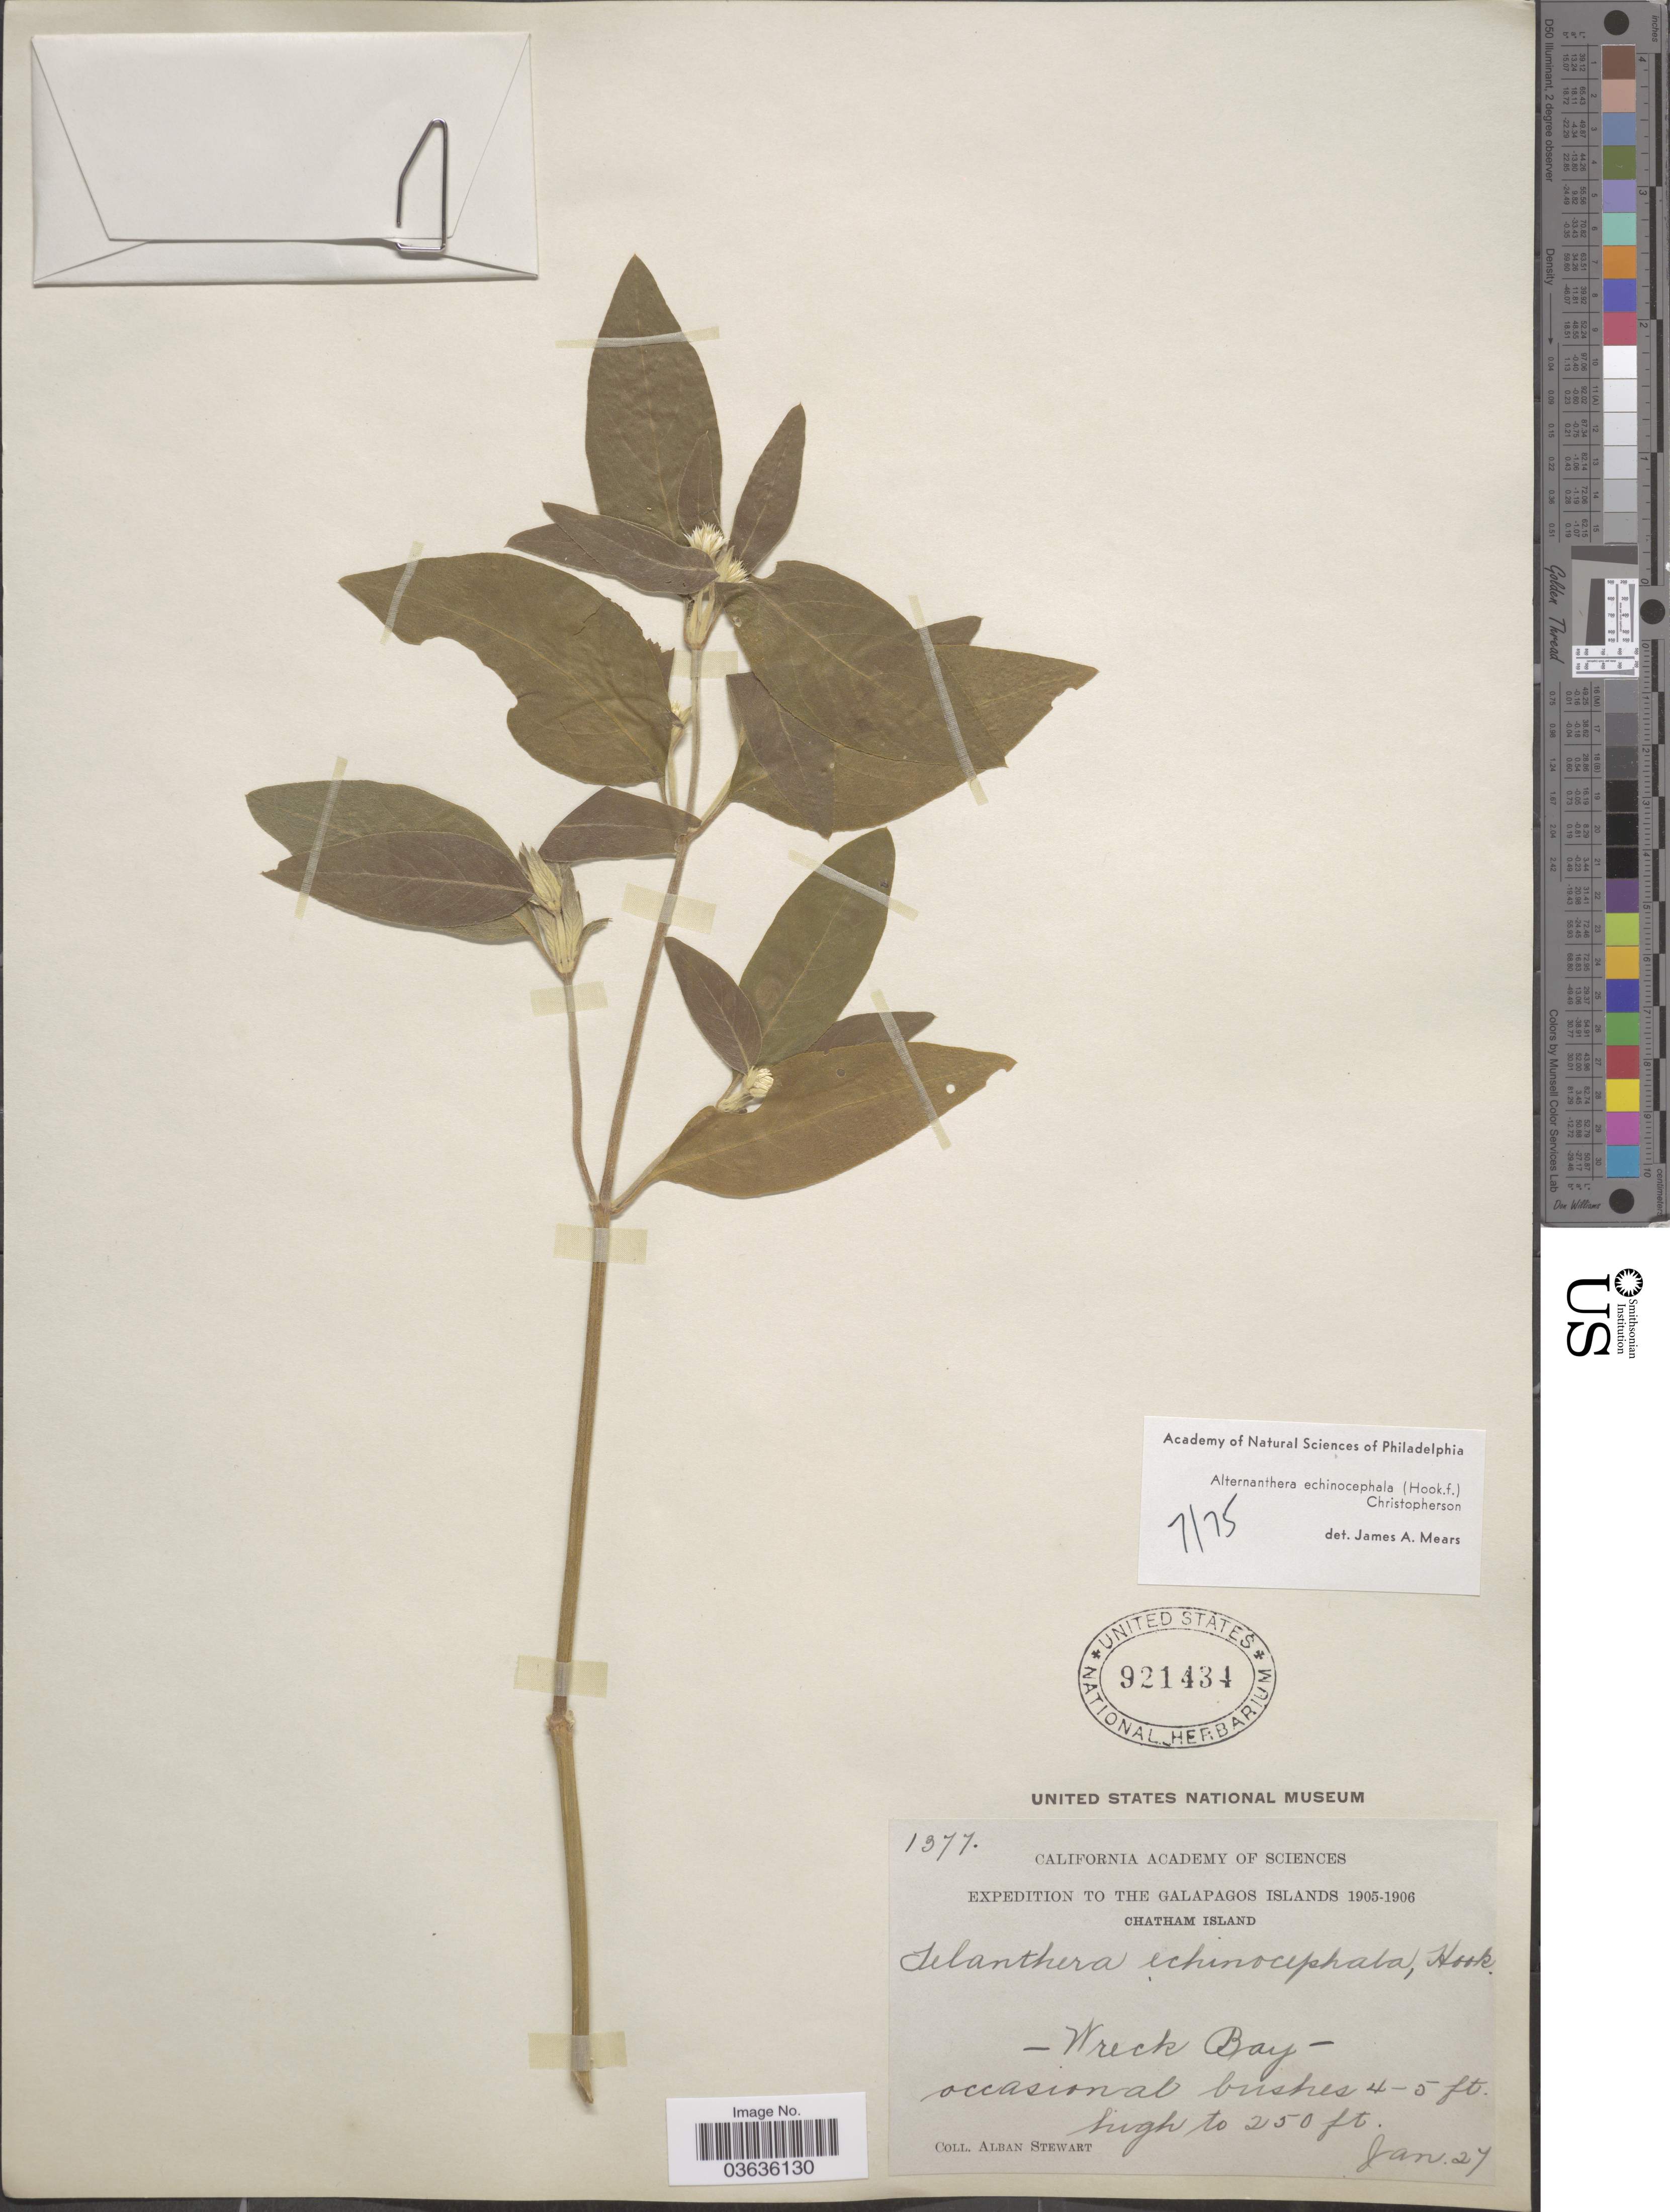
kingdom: Plantae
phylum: Tracheophyta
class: Magnoliopsida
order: Caryophyllales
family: Amaranthaceae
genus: Alternanthera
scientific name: Alternanthera echinocephala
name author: (Hook. f.) Christoph.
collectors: A. Stewart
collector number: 1377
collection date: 1905-01-27/1906-01-27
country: Ecuador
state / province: Colón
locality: The Galapagos Islands, Chatham Island. Wreck Bay.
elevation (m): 76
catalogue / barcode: US 921434